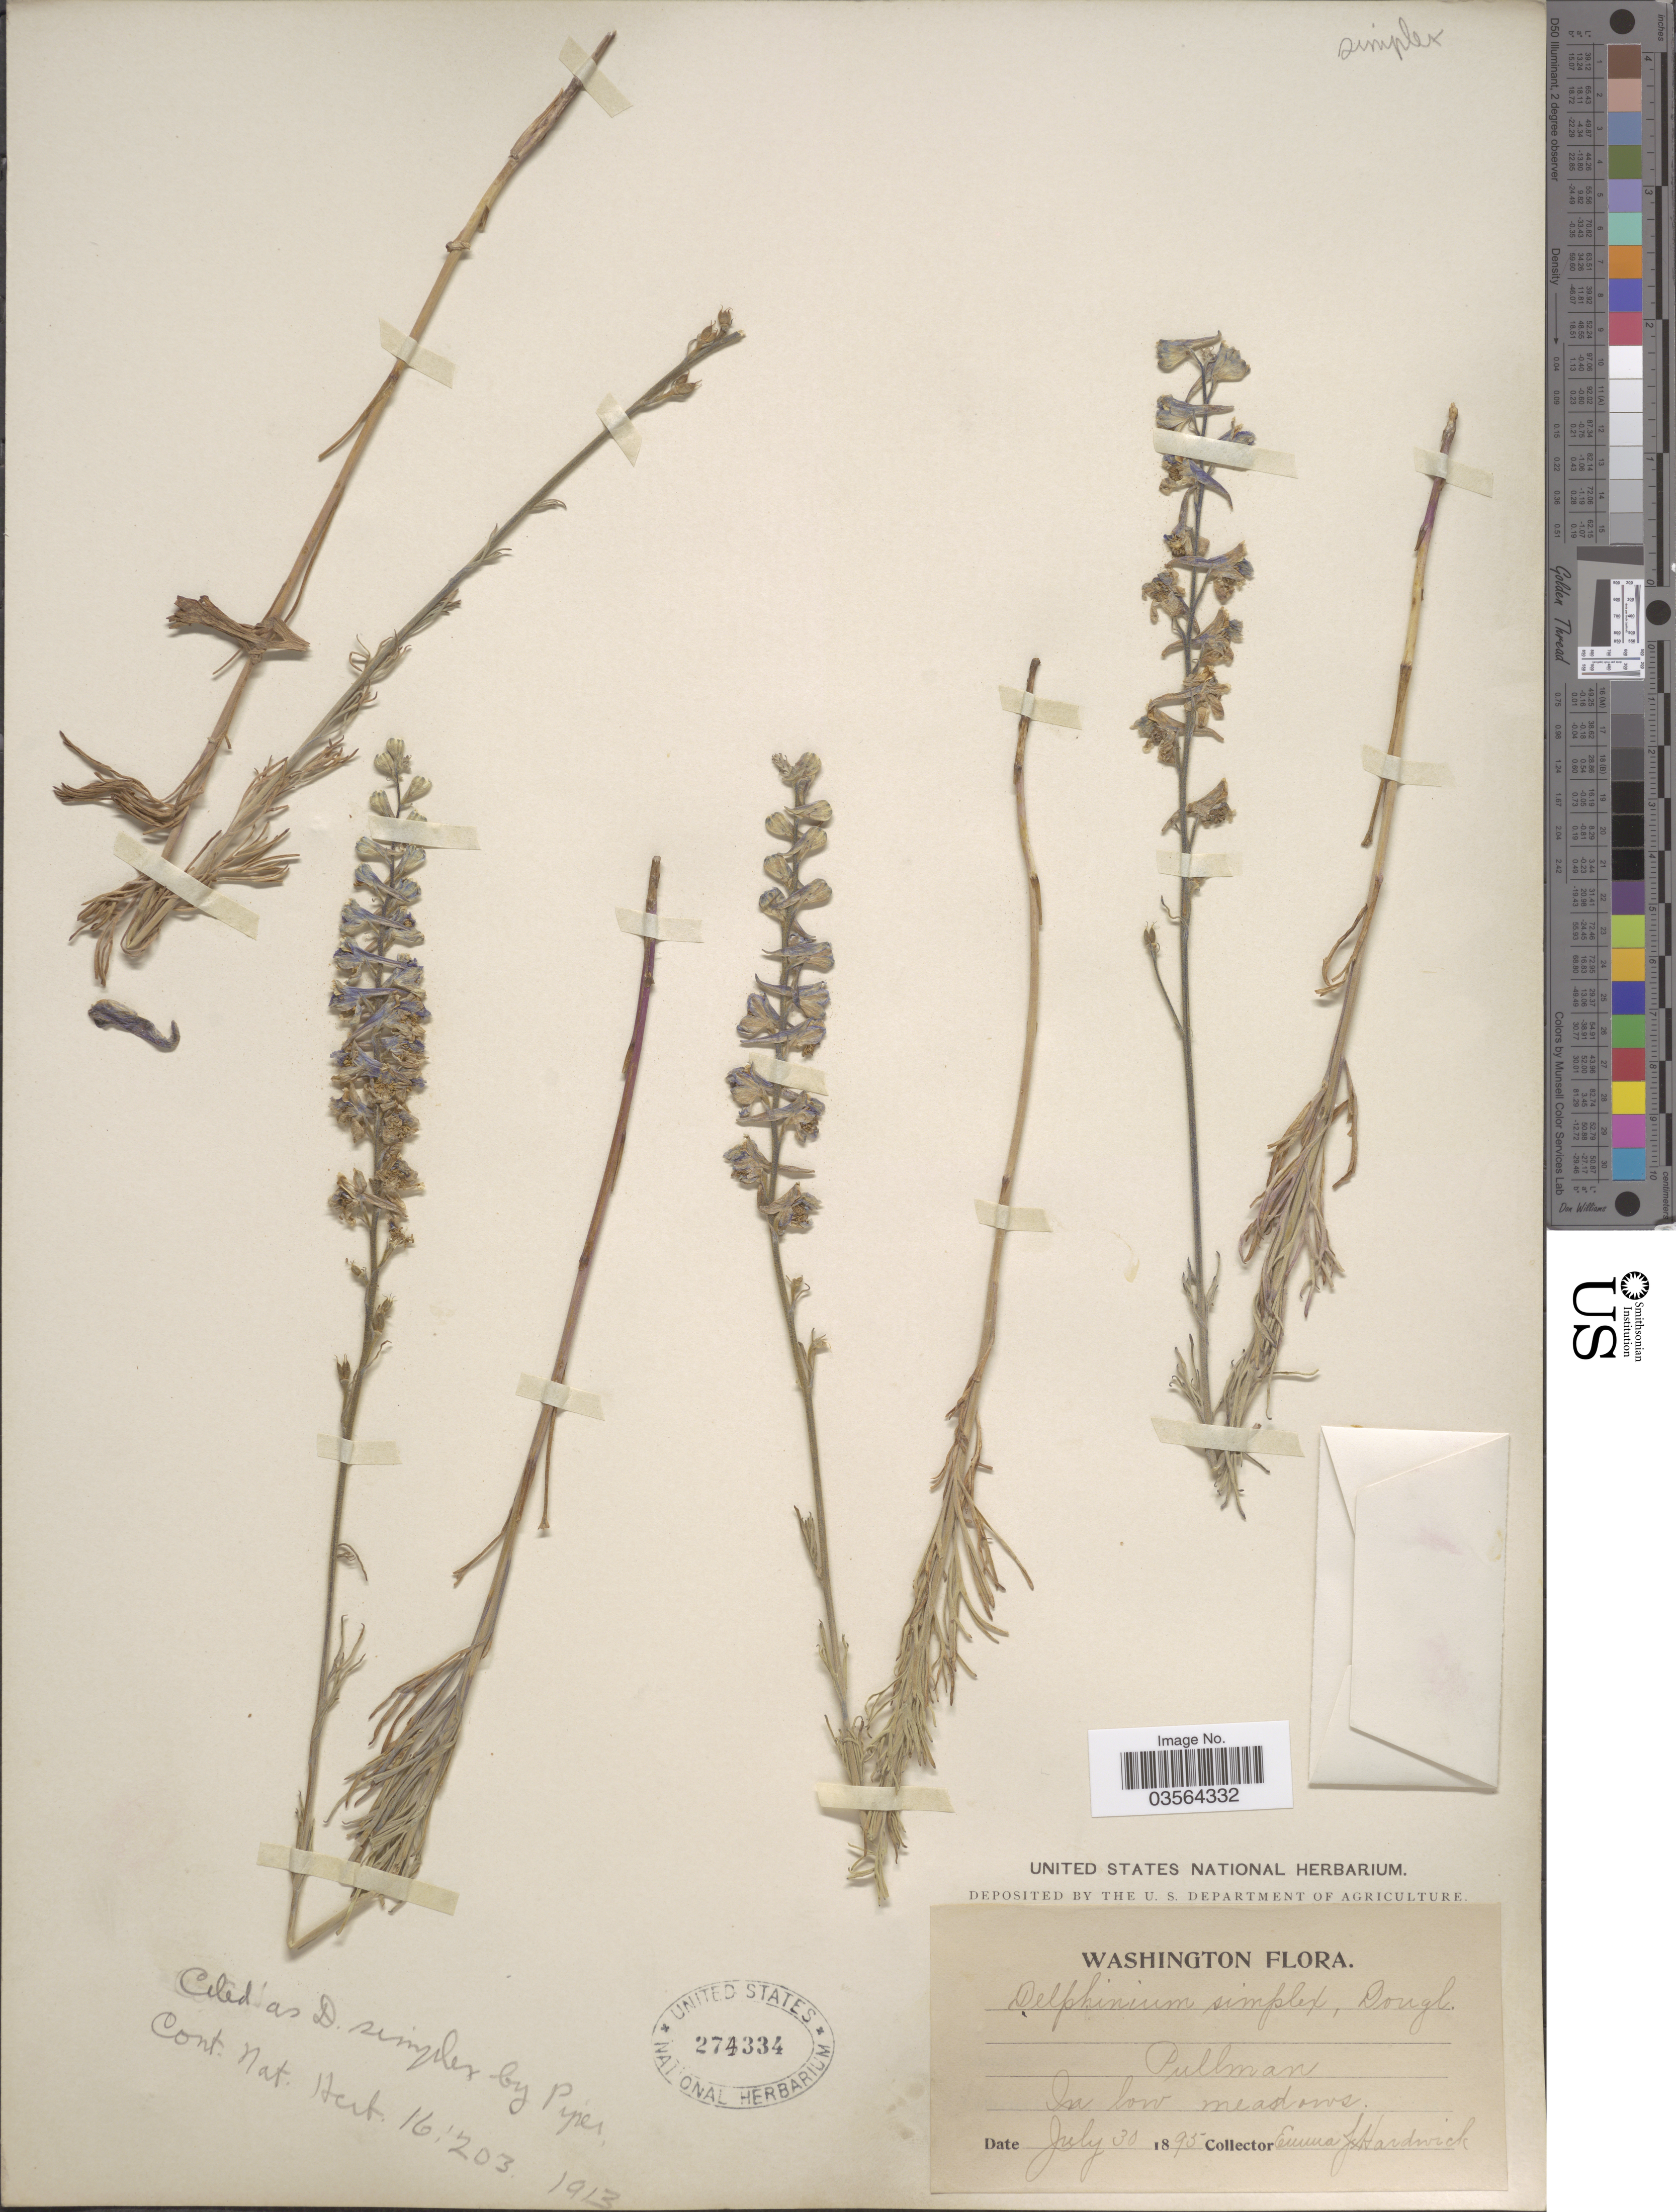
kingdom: Plantae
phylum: Tracheophyta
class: Magnoliopsida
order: Ranunculales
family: Ranunculaceae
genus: Delphinium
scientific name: Delphinium sp.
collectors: E. Hardwick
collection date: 1895-07-30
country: United States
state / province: Washington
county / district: Whitman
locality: Pullman.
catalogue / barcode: US 274334